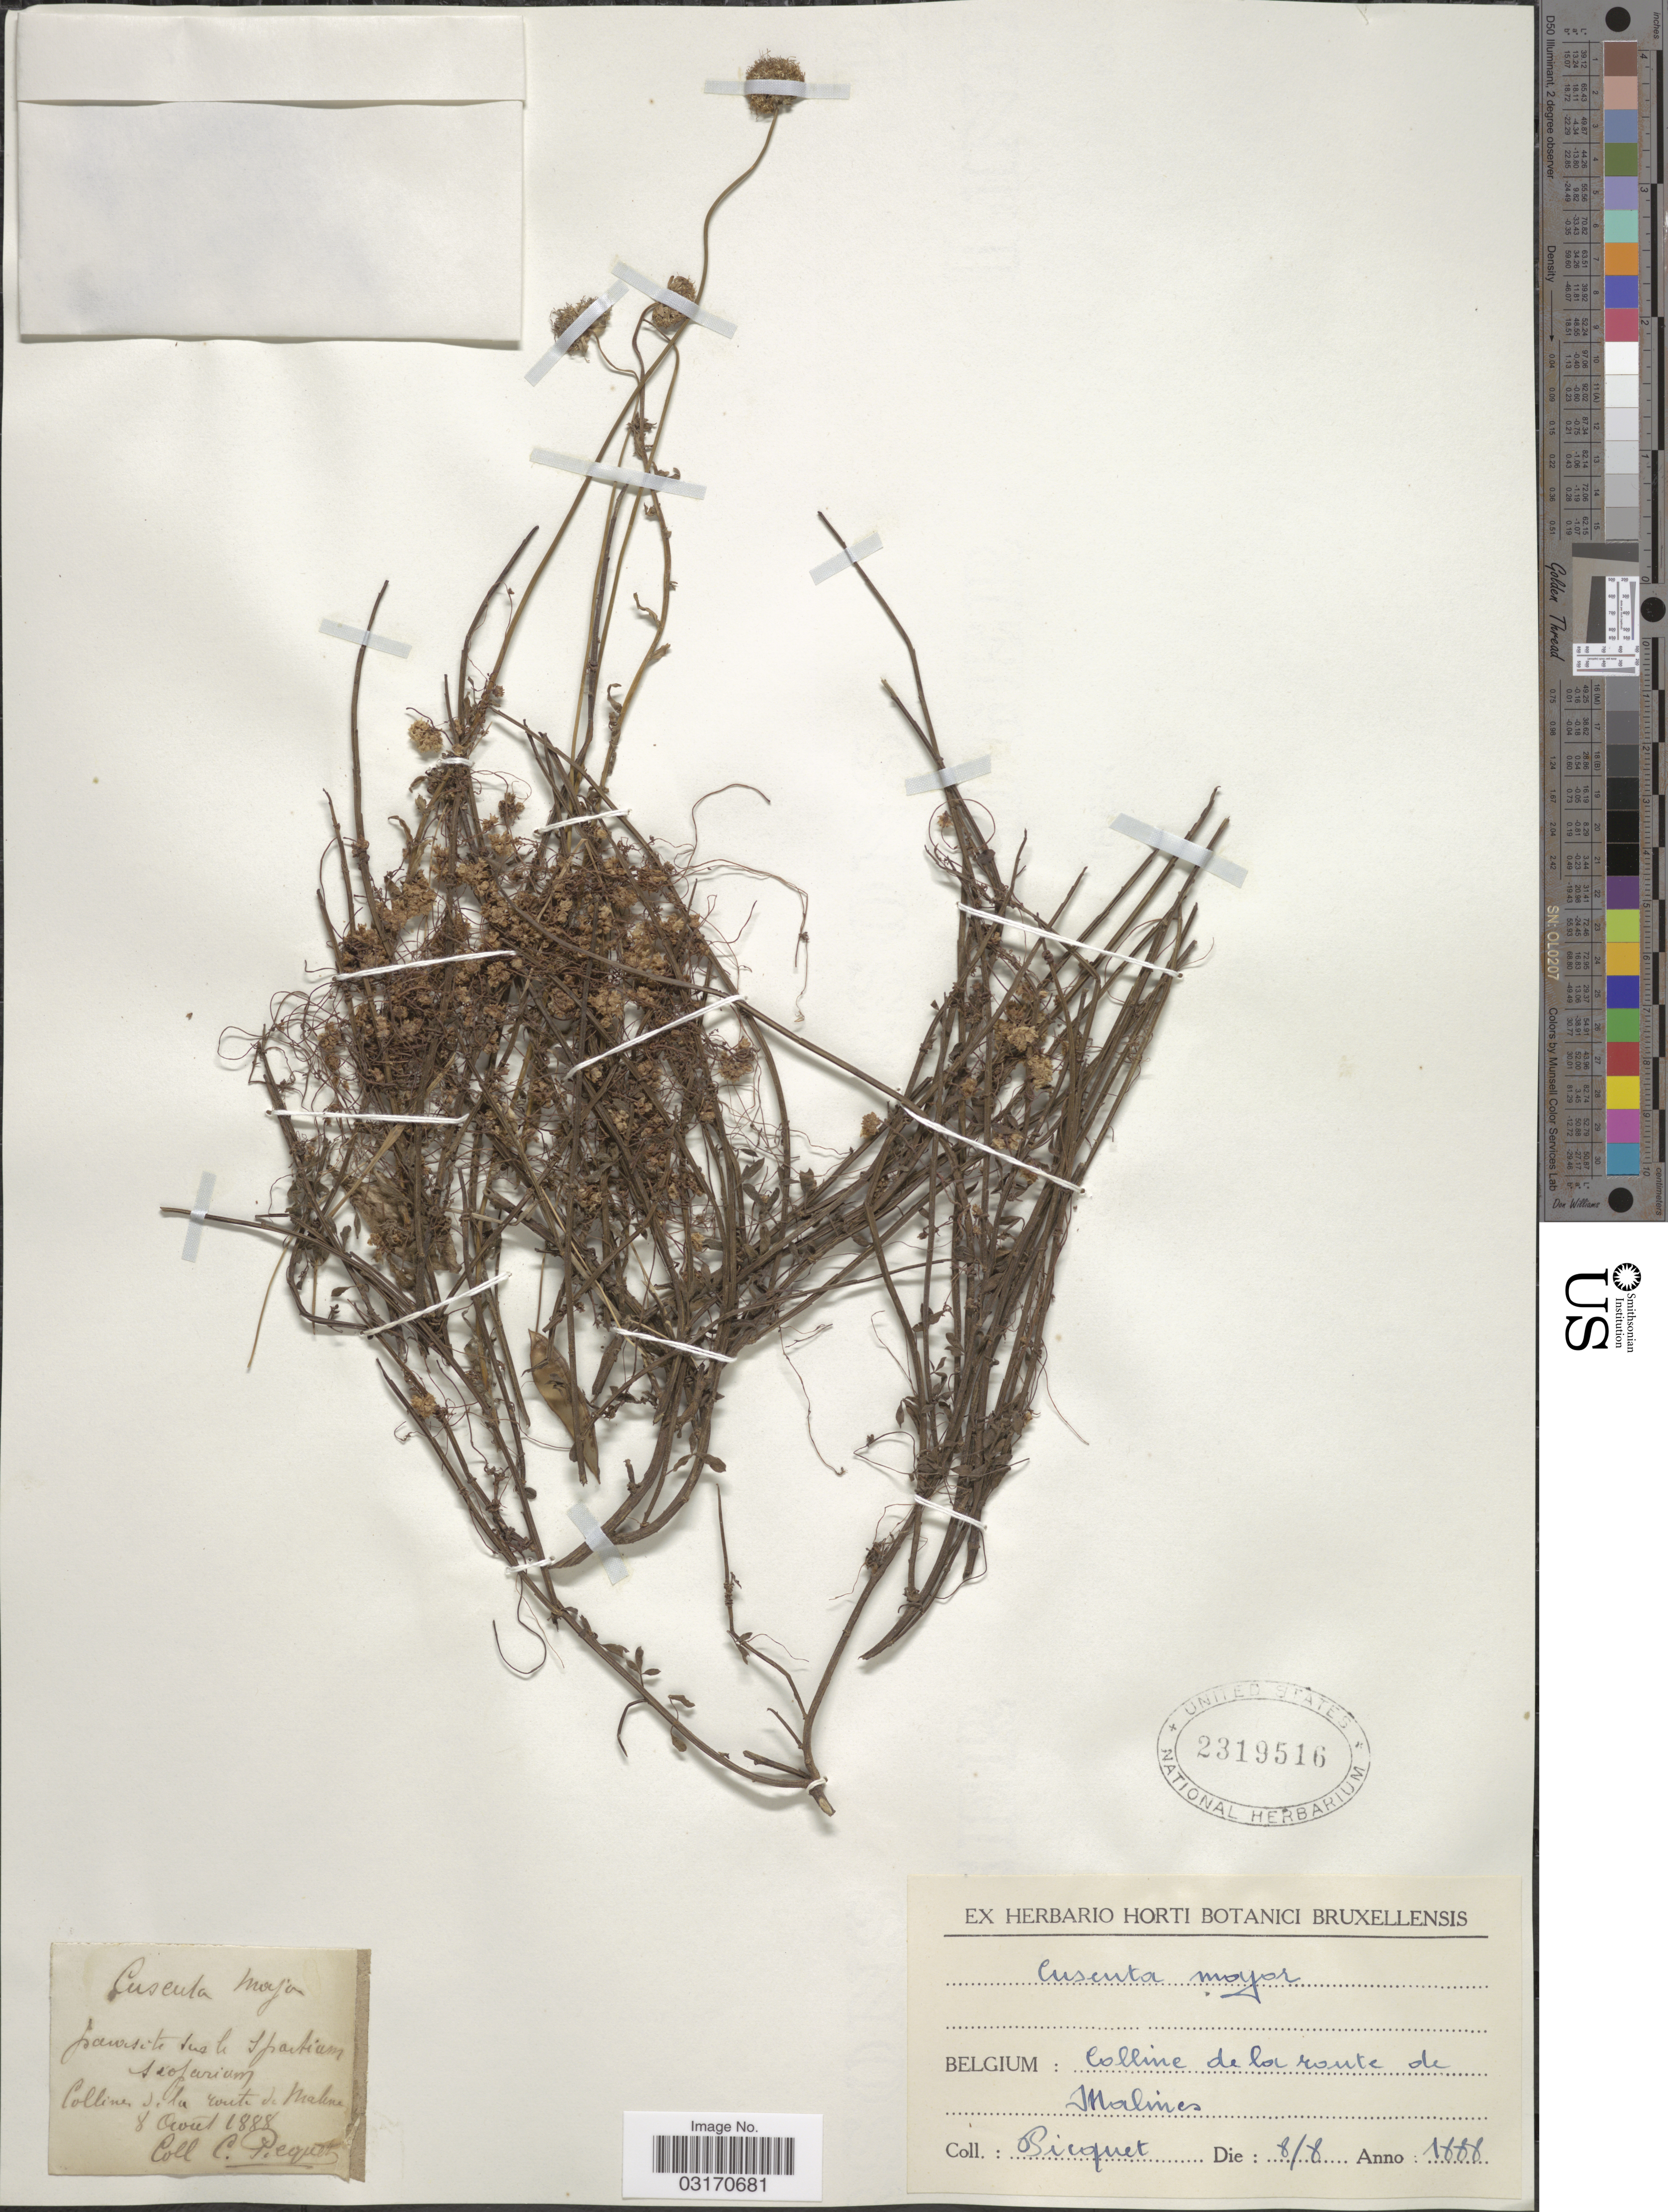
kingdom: Plantae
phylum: Tracheophyta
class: Magnoliopsida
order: Solanales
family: Convolvulaceae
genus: Cuscuta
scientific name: Cuscuta major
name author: Koch & Ziz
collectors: C. Picquet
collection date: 1888-08-08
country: Belgium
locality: Colline de la route de Malines.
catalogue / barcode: US 2319516